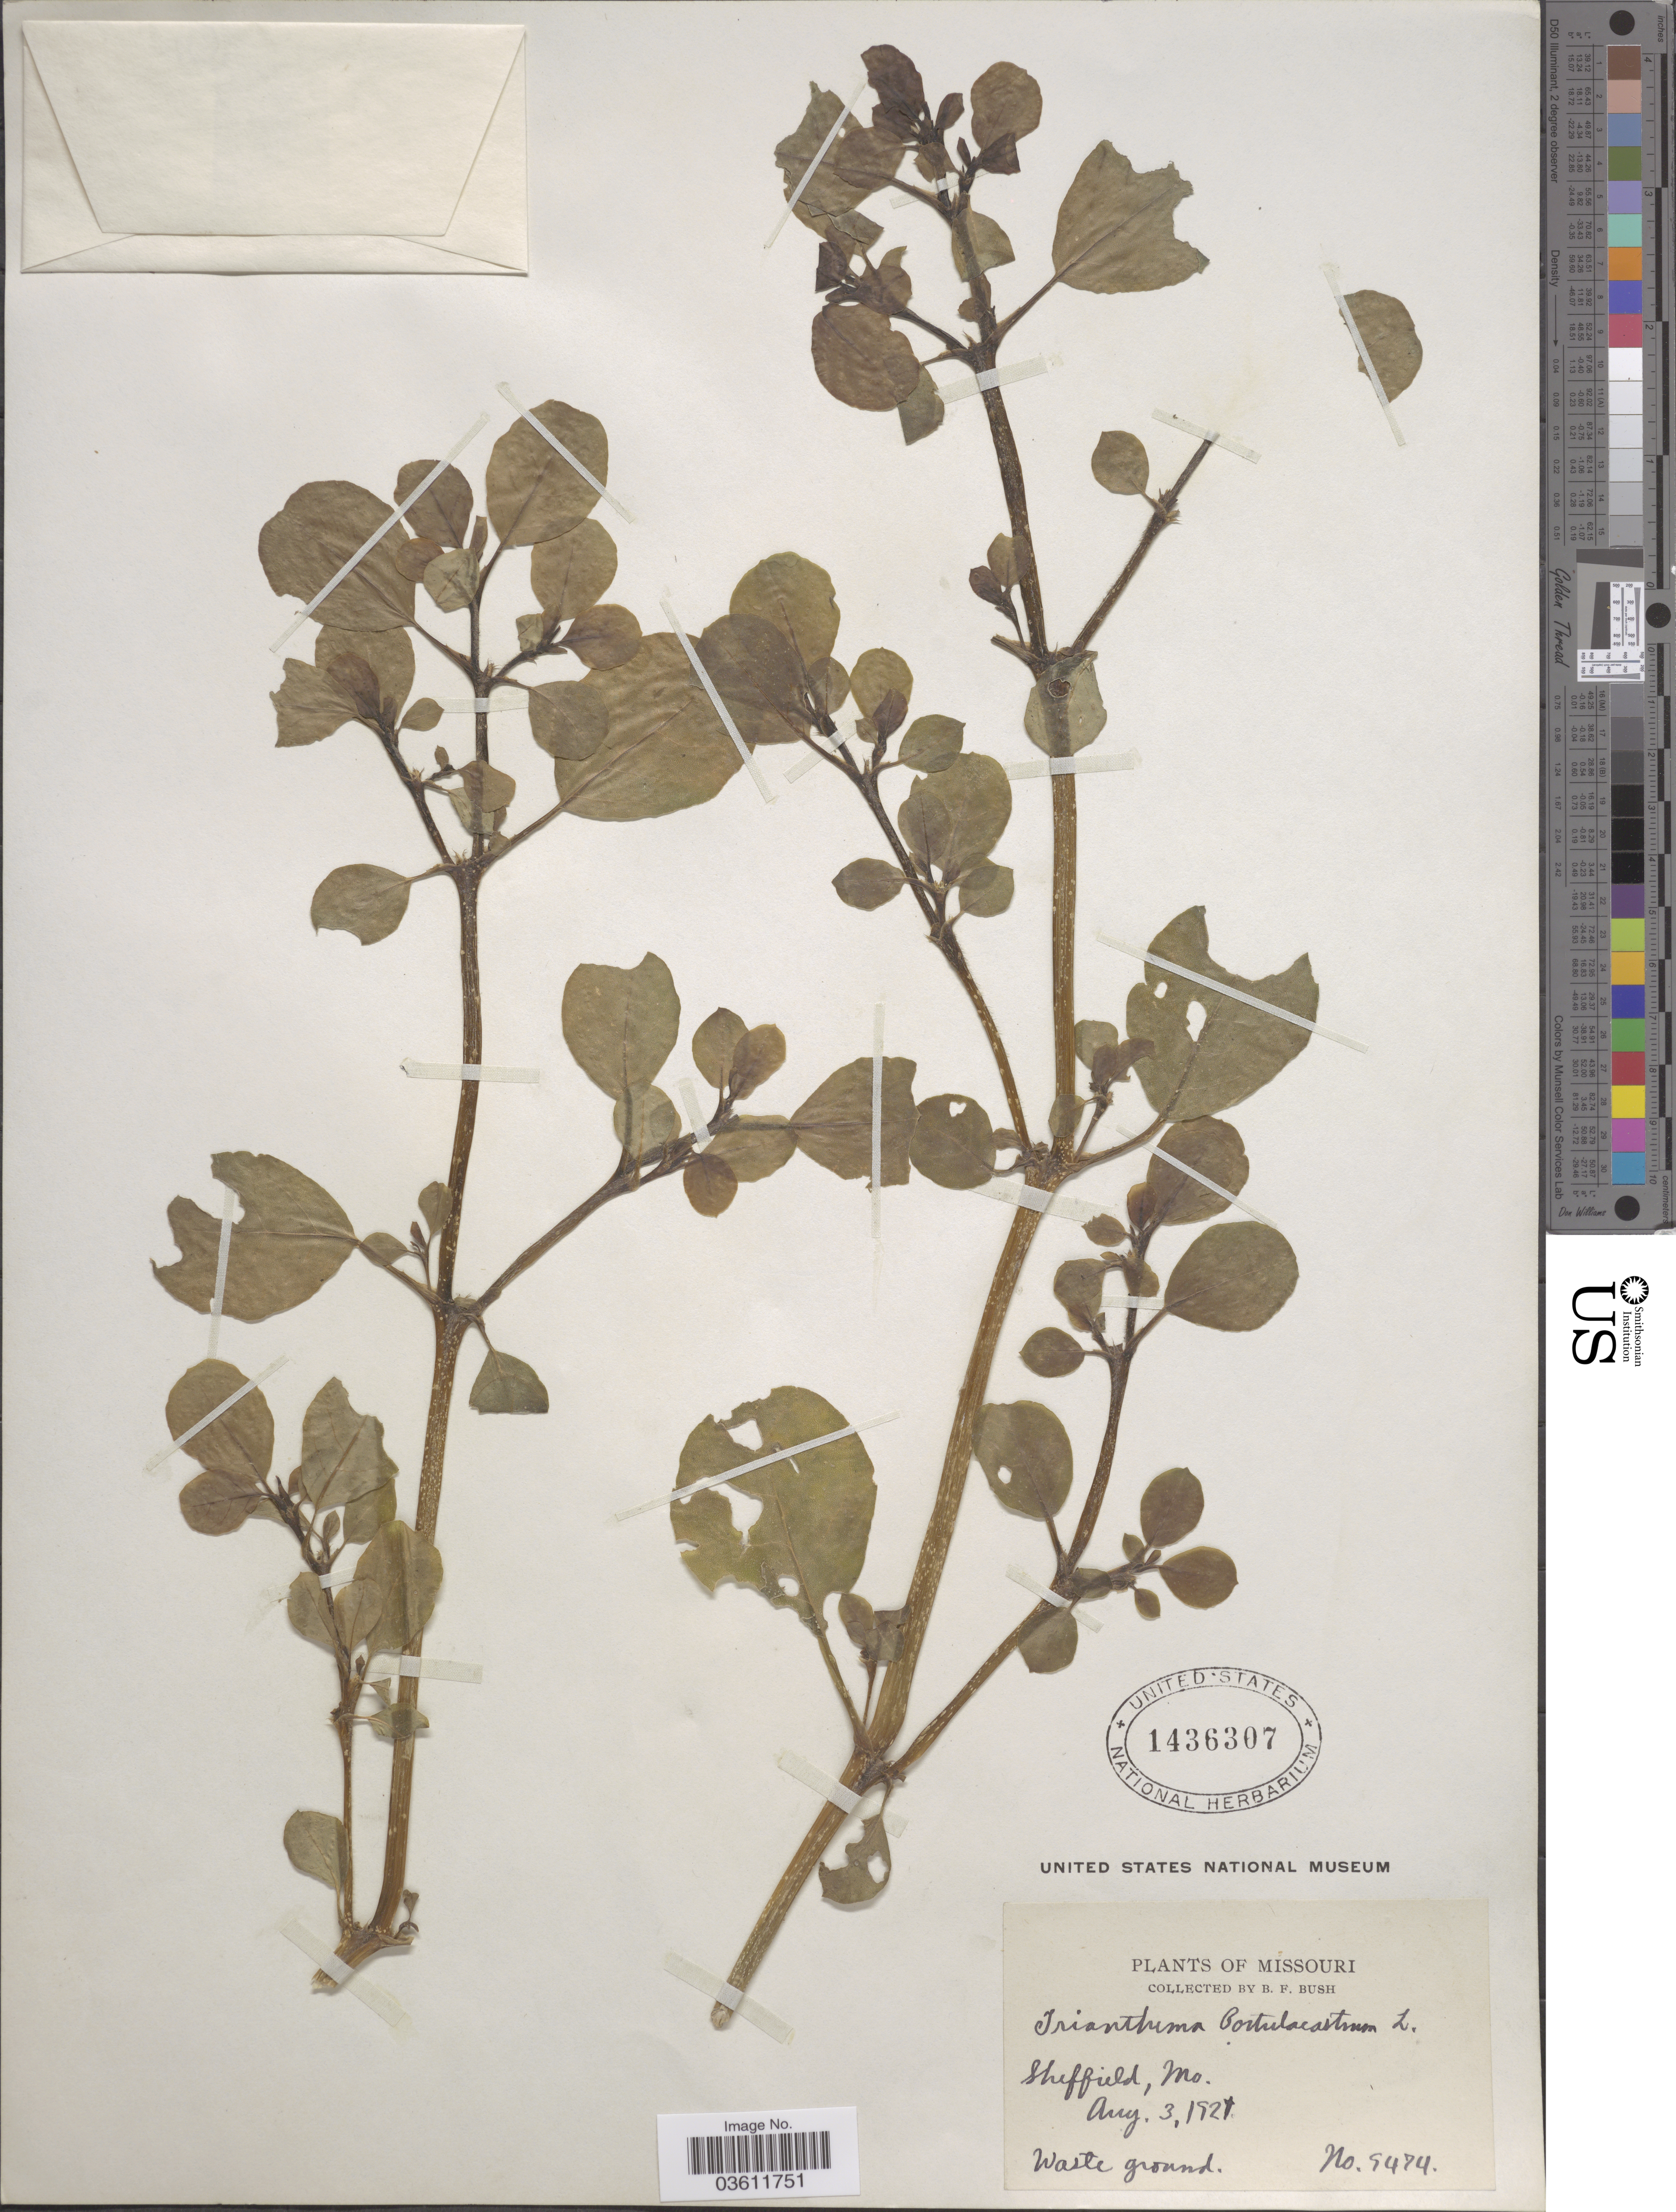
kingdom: Plantae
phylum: Tracheophyta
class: Magnoliopsida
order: Caryophyllales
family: Aizoaceae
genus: Trianthema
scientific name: Trianthema portulacastrum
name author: L.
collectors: B. F. Bush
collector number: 9474*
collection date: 1927-08-03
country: United States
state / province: Missouri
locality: Sheffield.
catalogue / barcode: US 1436307